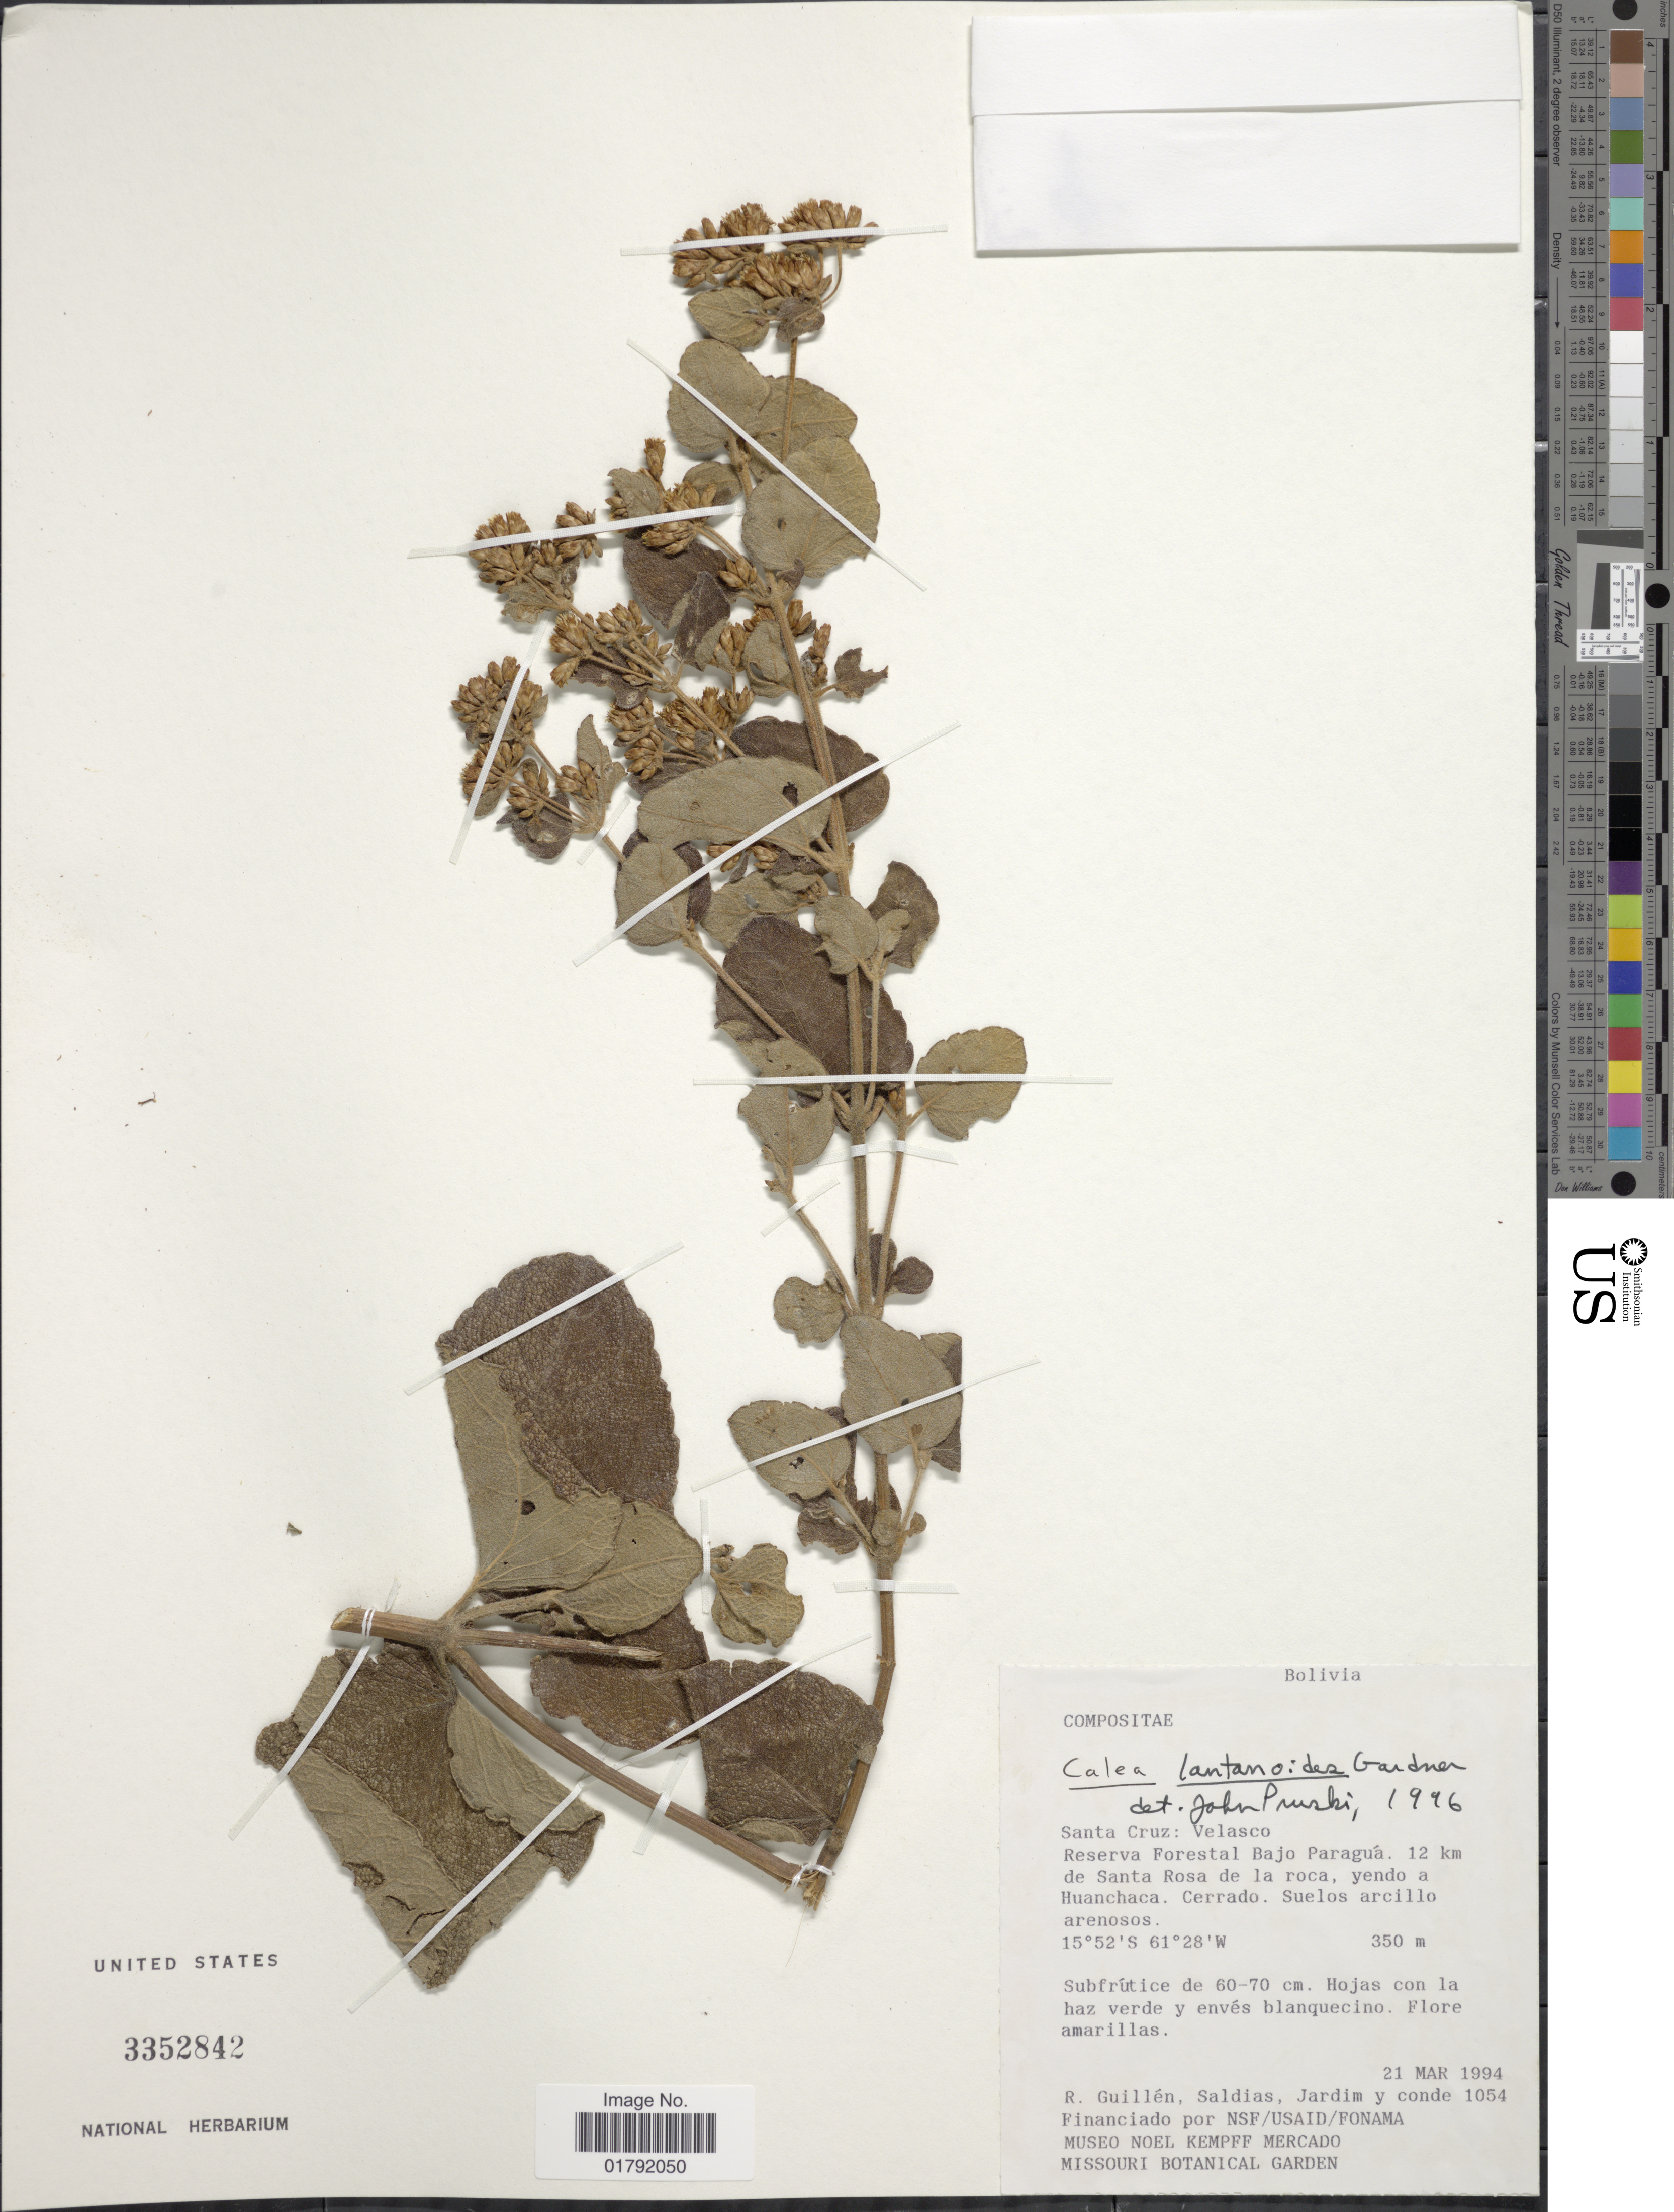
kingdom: Plantae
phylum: Tracheophyta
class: Magnoliopsida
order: Asterales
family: Asteraceae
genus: Calea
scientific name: Calea lantanoides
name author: Gardner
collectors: R. Guillen, -. Saldias, Jardim, -- & Conde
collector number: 1054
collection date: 1994-03-21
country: Bolivia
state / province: Santa Cruz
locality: Velasco, Reserva Forestal Bajo Paraguá, 12 km de Santa Rosa de la roca, yendo a Huanchaca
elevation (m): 350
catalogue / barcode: US 3352842